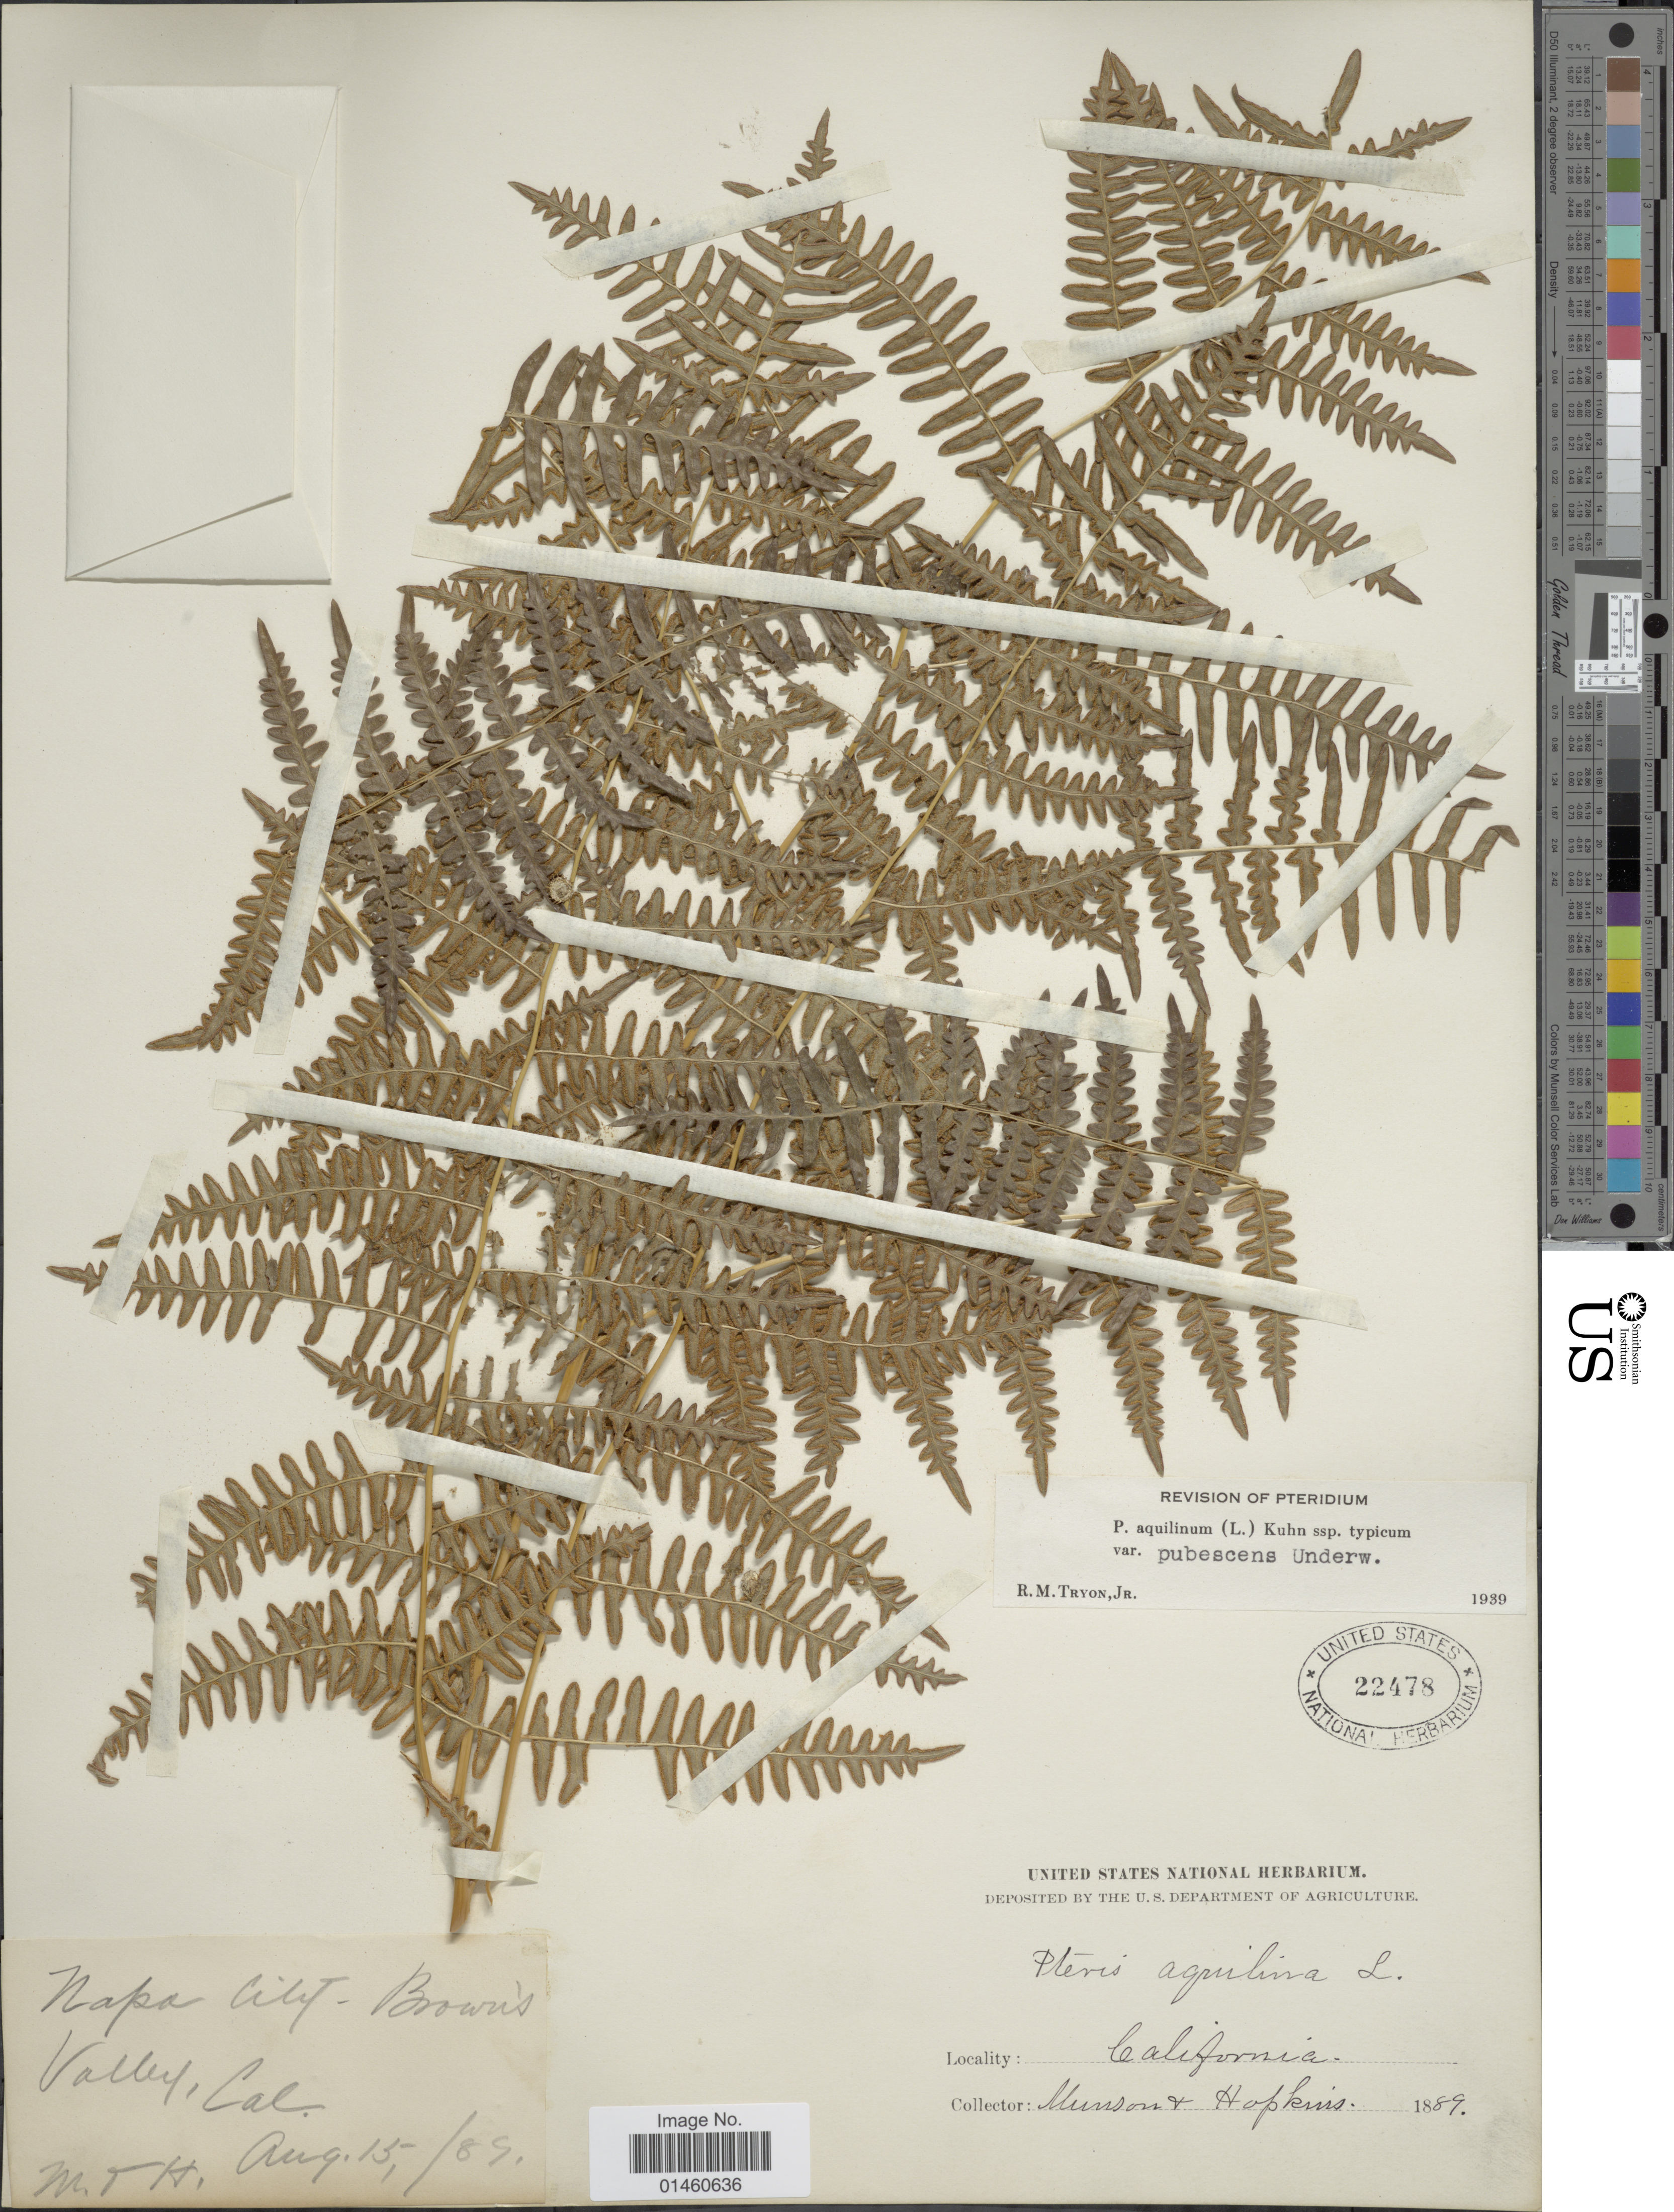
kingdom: Plantae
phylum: Tracheophyta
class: Polypodiopsida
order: Polypodiales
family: Dennstaedtiaceae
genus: Pteridium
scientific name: Pteridium pubescens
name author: (Underw.) Christenh.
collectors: -. Munson & -. Hopkins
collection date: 1889-08-15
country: United States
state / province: California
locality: Napa Clift-Brown's Valley.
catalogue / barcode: US 22478